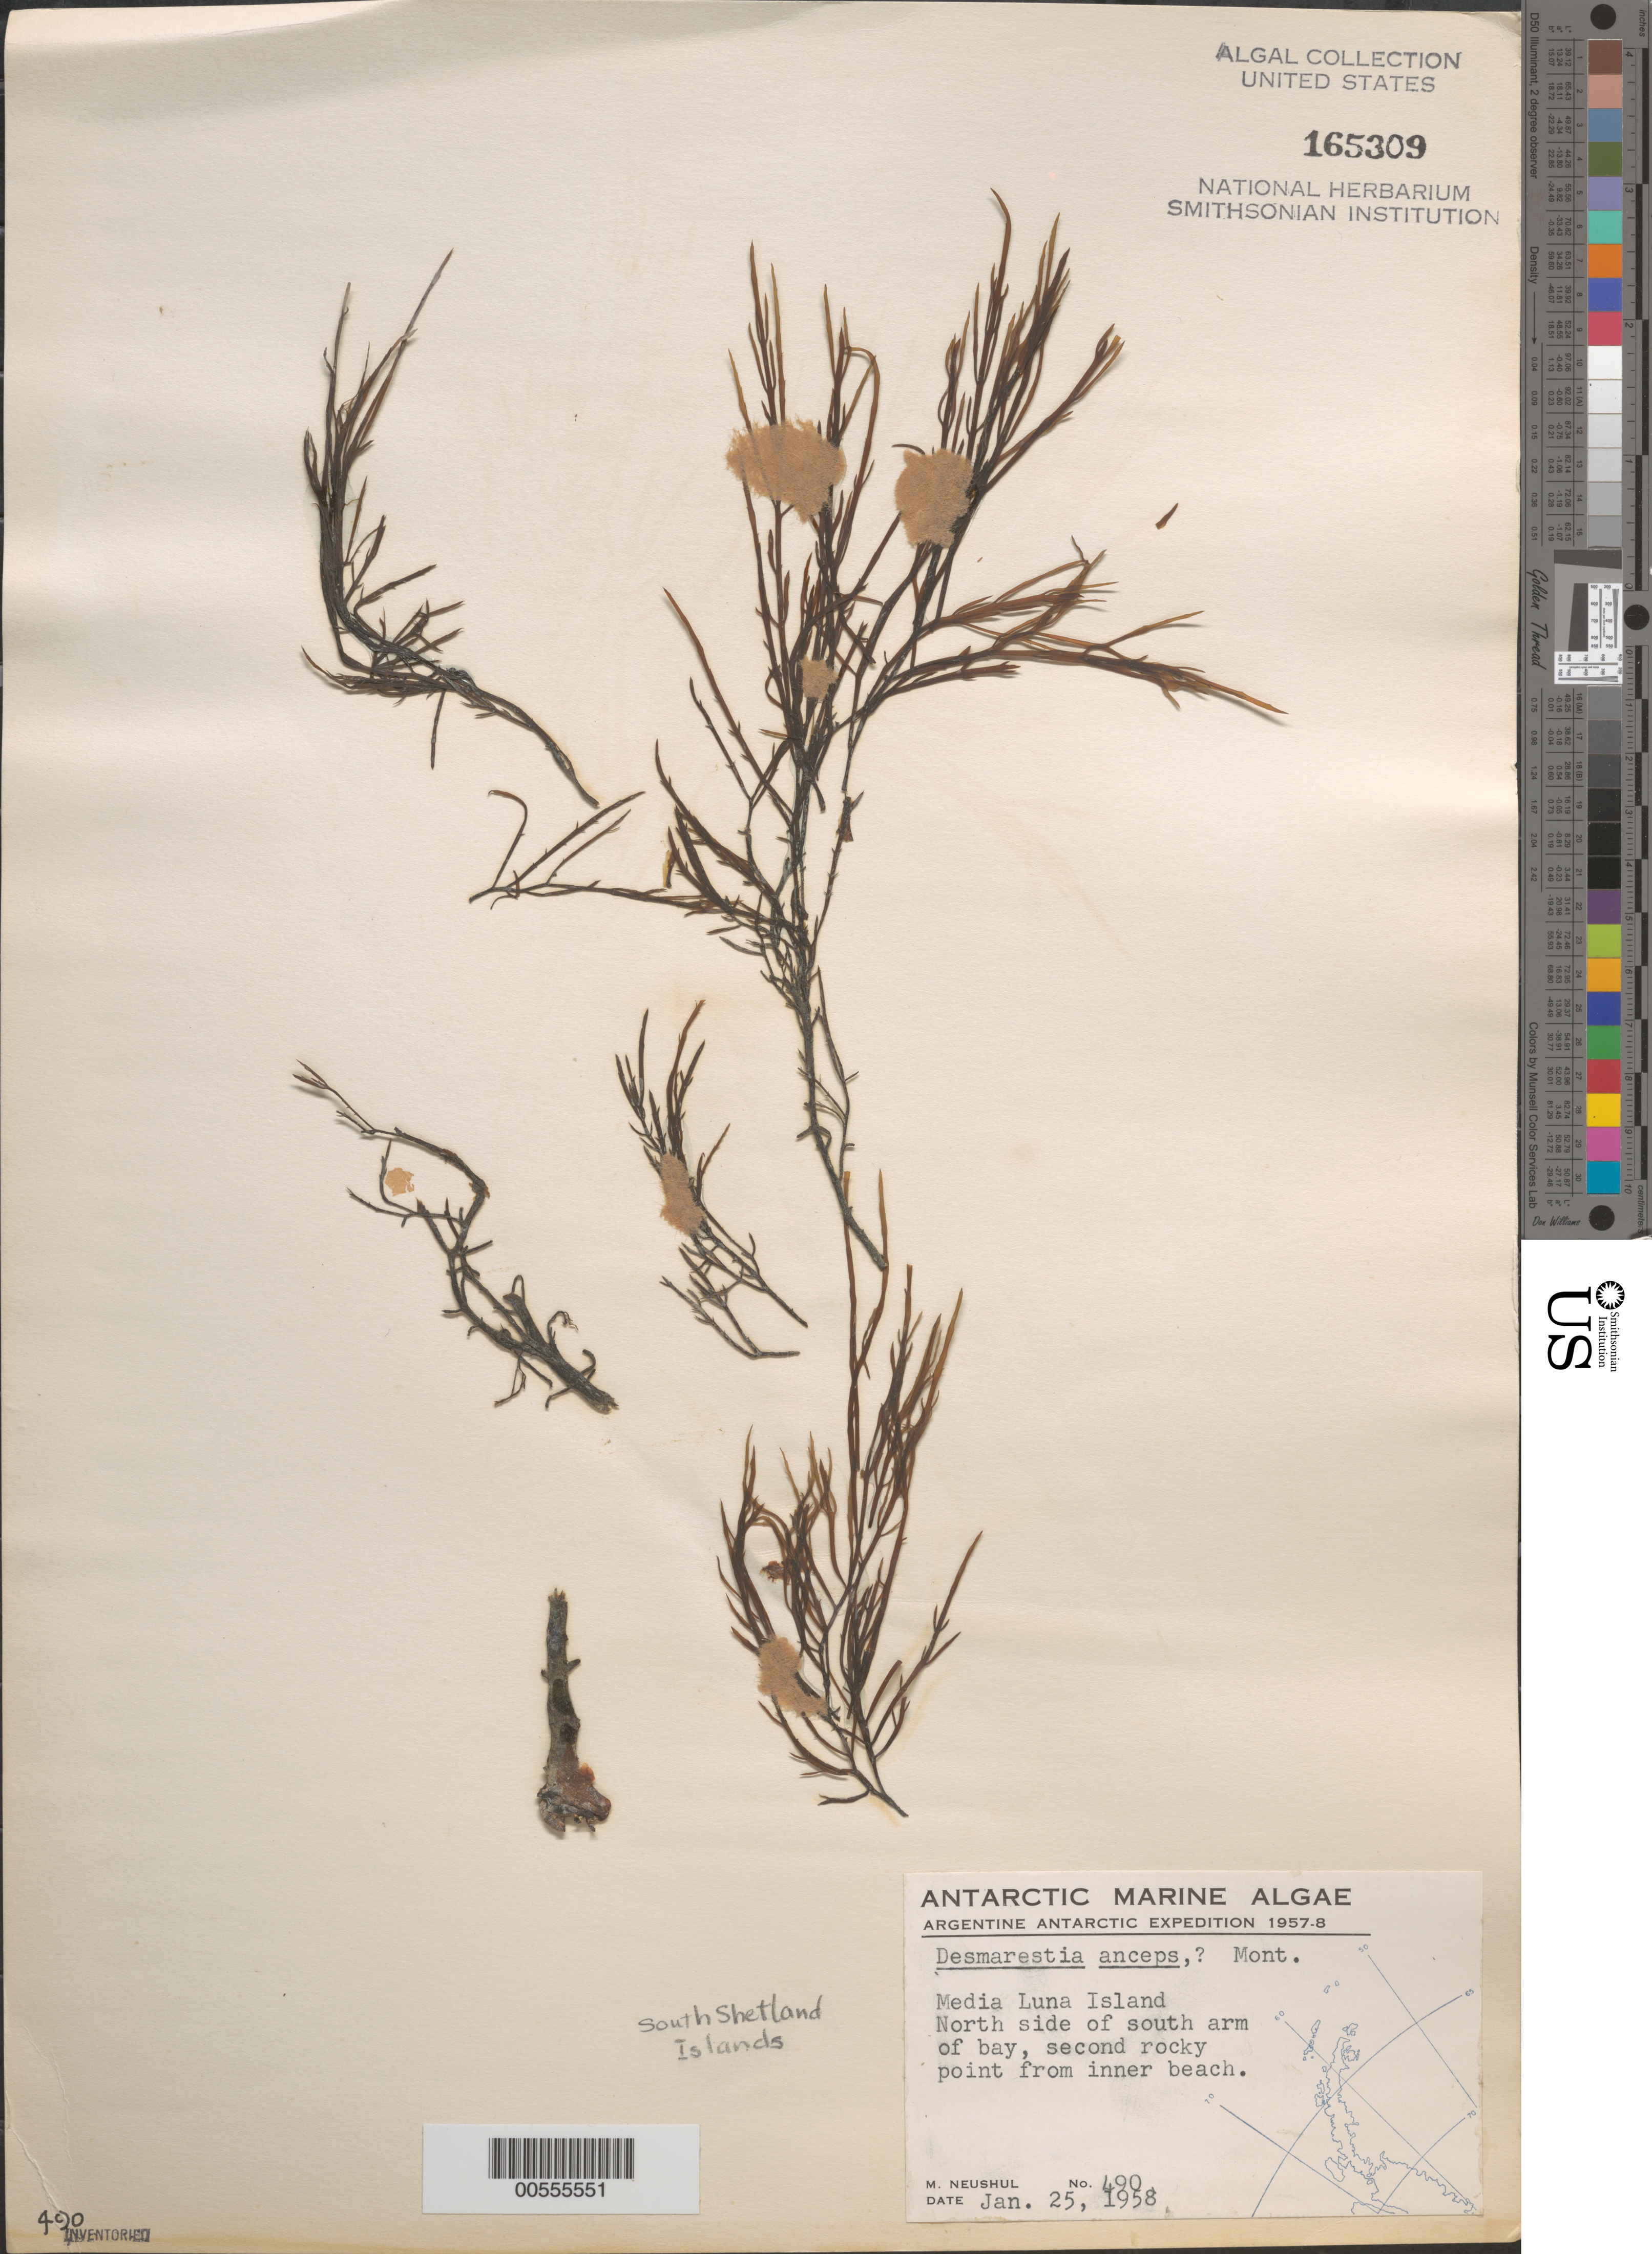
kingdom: Chromista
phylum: Ochrophyta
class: Phaeophyceae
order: Desmarestiales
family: Desmarestiaceae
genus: Desmarestia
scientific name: Desmarestia anceps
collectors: M. Neushul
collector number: Neushul 490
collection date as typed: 25 Jan 1958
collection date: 1958-01-25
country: Antarctica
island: Half Moon Island (Media Luna Island)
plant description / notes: Argentine Antarctic Expedition, 1957-1958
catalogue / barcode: US 165309